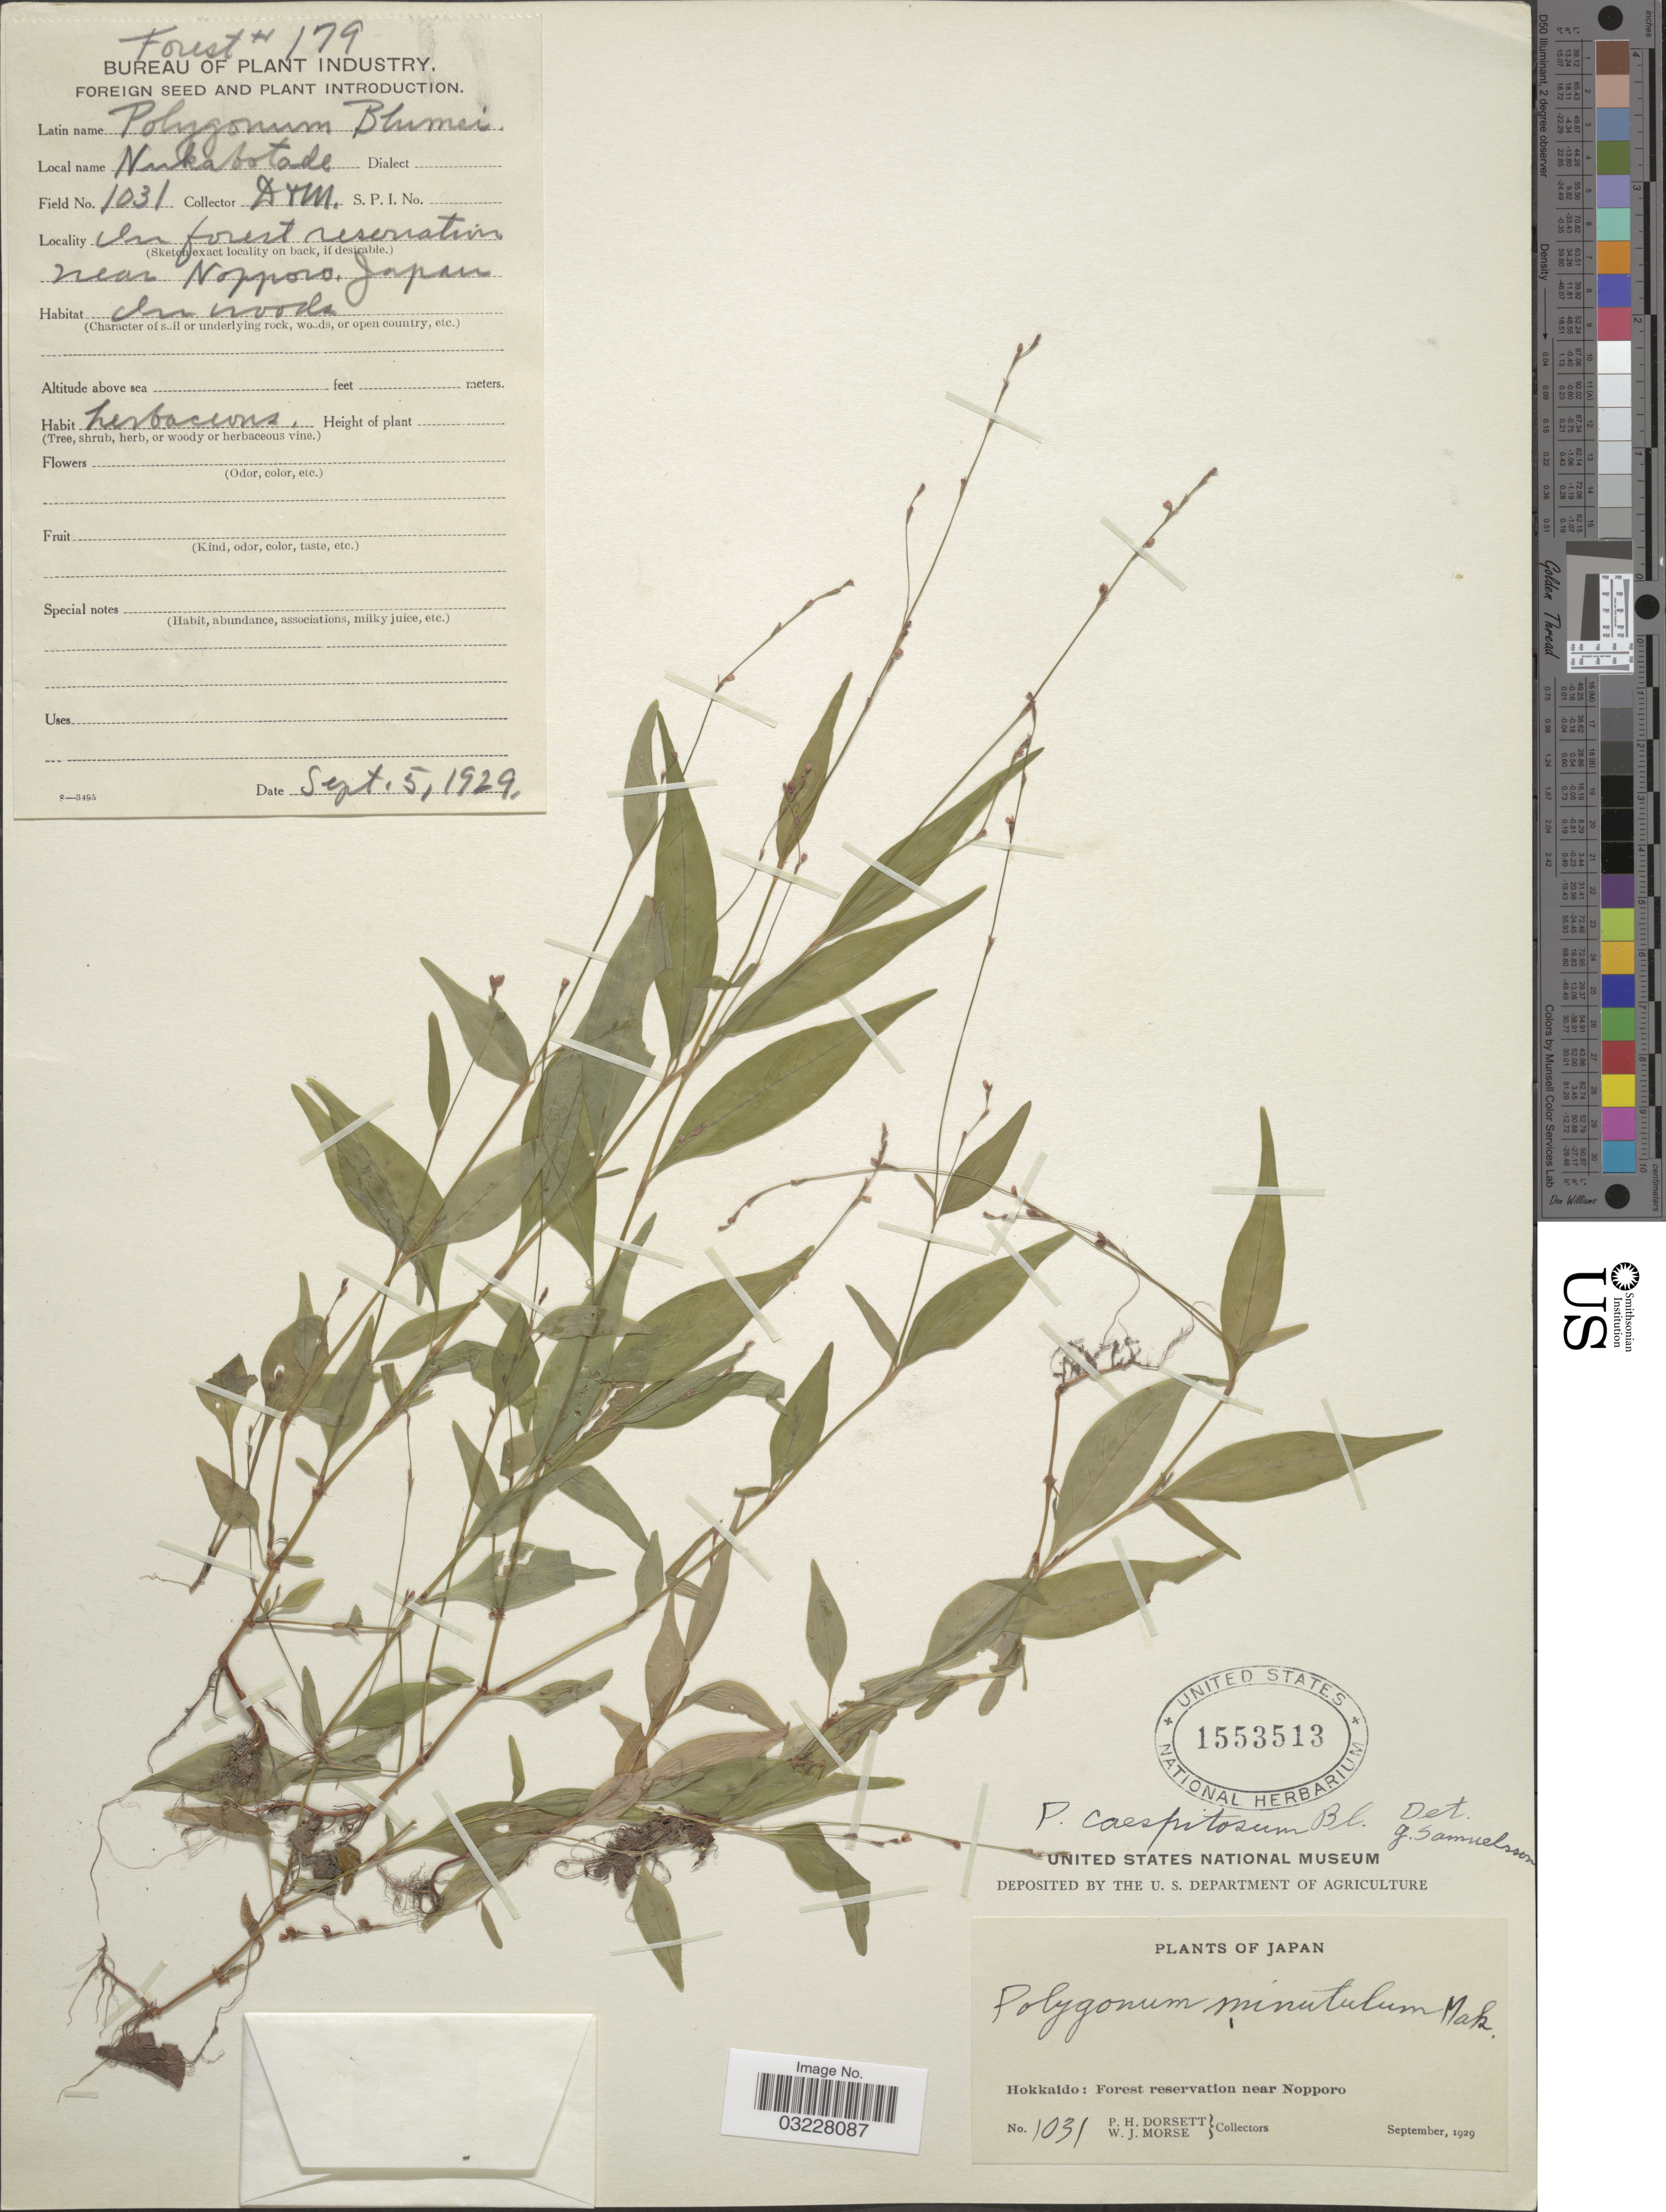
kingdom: Plantae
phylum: Tracheophyta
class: Magnoliopsida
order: Caryophyllales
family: Polygonaceae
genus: Polygonum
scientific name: Polygonum caespitosum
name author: Blume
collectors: P. H. Dorsett & W. J. Morse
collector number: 1031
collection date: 1929-09-15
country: Japan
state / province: Hokkaidō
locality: Forest reservation near Nopporo.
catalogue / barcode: US 1553513